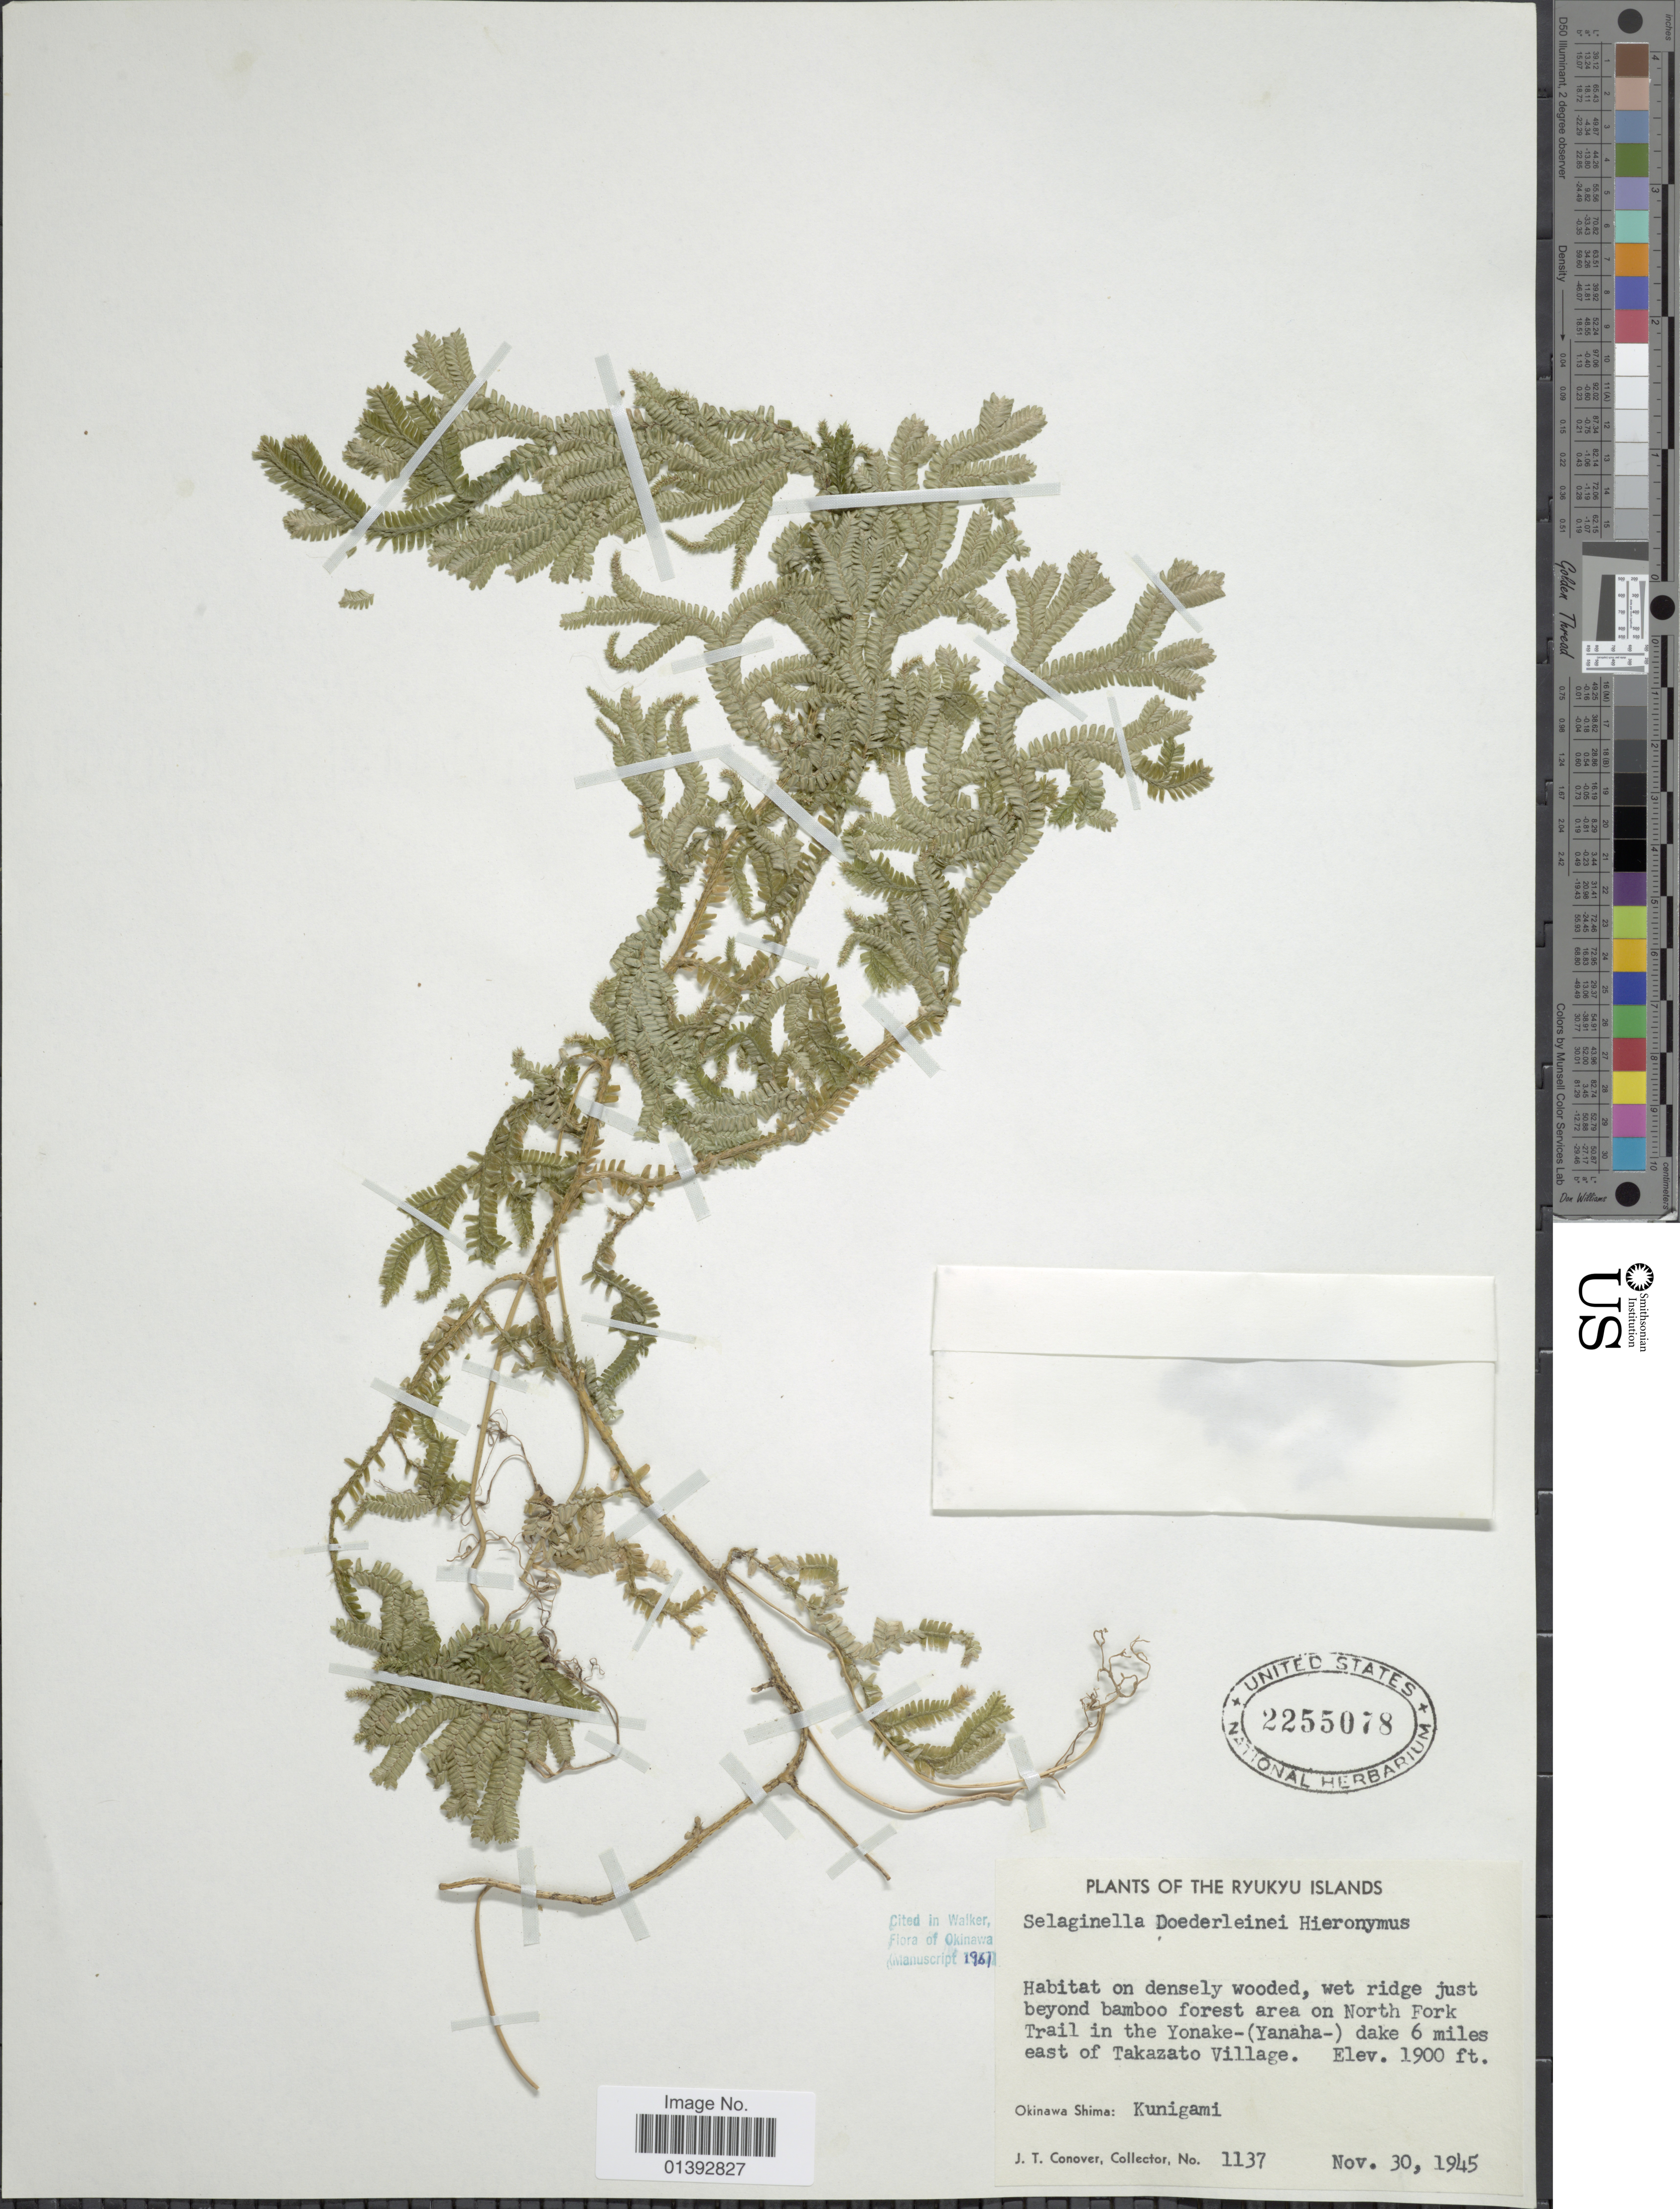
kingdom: Plantae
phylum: Tracheophyta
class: Lycopodiopsida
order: Selaginellales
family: Selaginellaceae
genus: Selaginella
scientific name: Selaginella doederleinii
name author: Hieron.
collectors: J. T. Conover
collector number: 1137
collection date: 1945-11-30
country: Japan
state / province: Okinawa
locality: Ryukyu Islands, wet ridge just beyond bamboo forest area on North Fork Trail in the Yonake-(Yanaha-) dake 6 miles east of Takazato village, Okinawa Shima: Kanigami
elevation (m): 579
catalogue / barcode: US 2255078